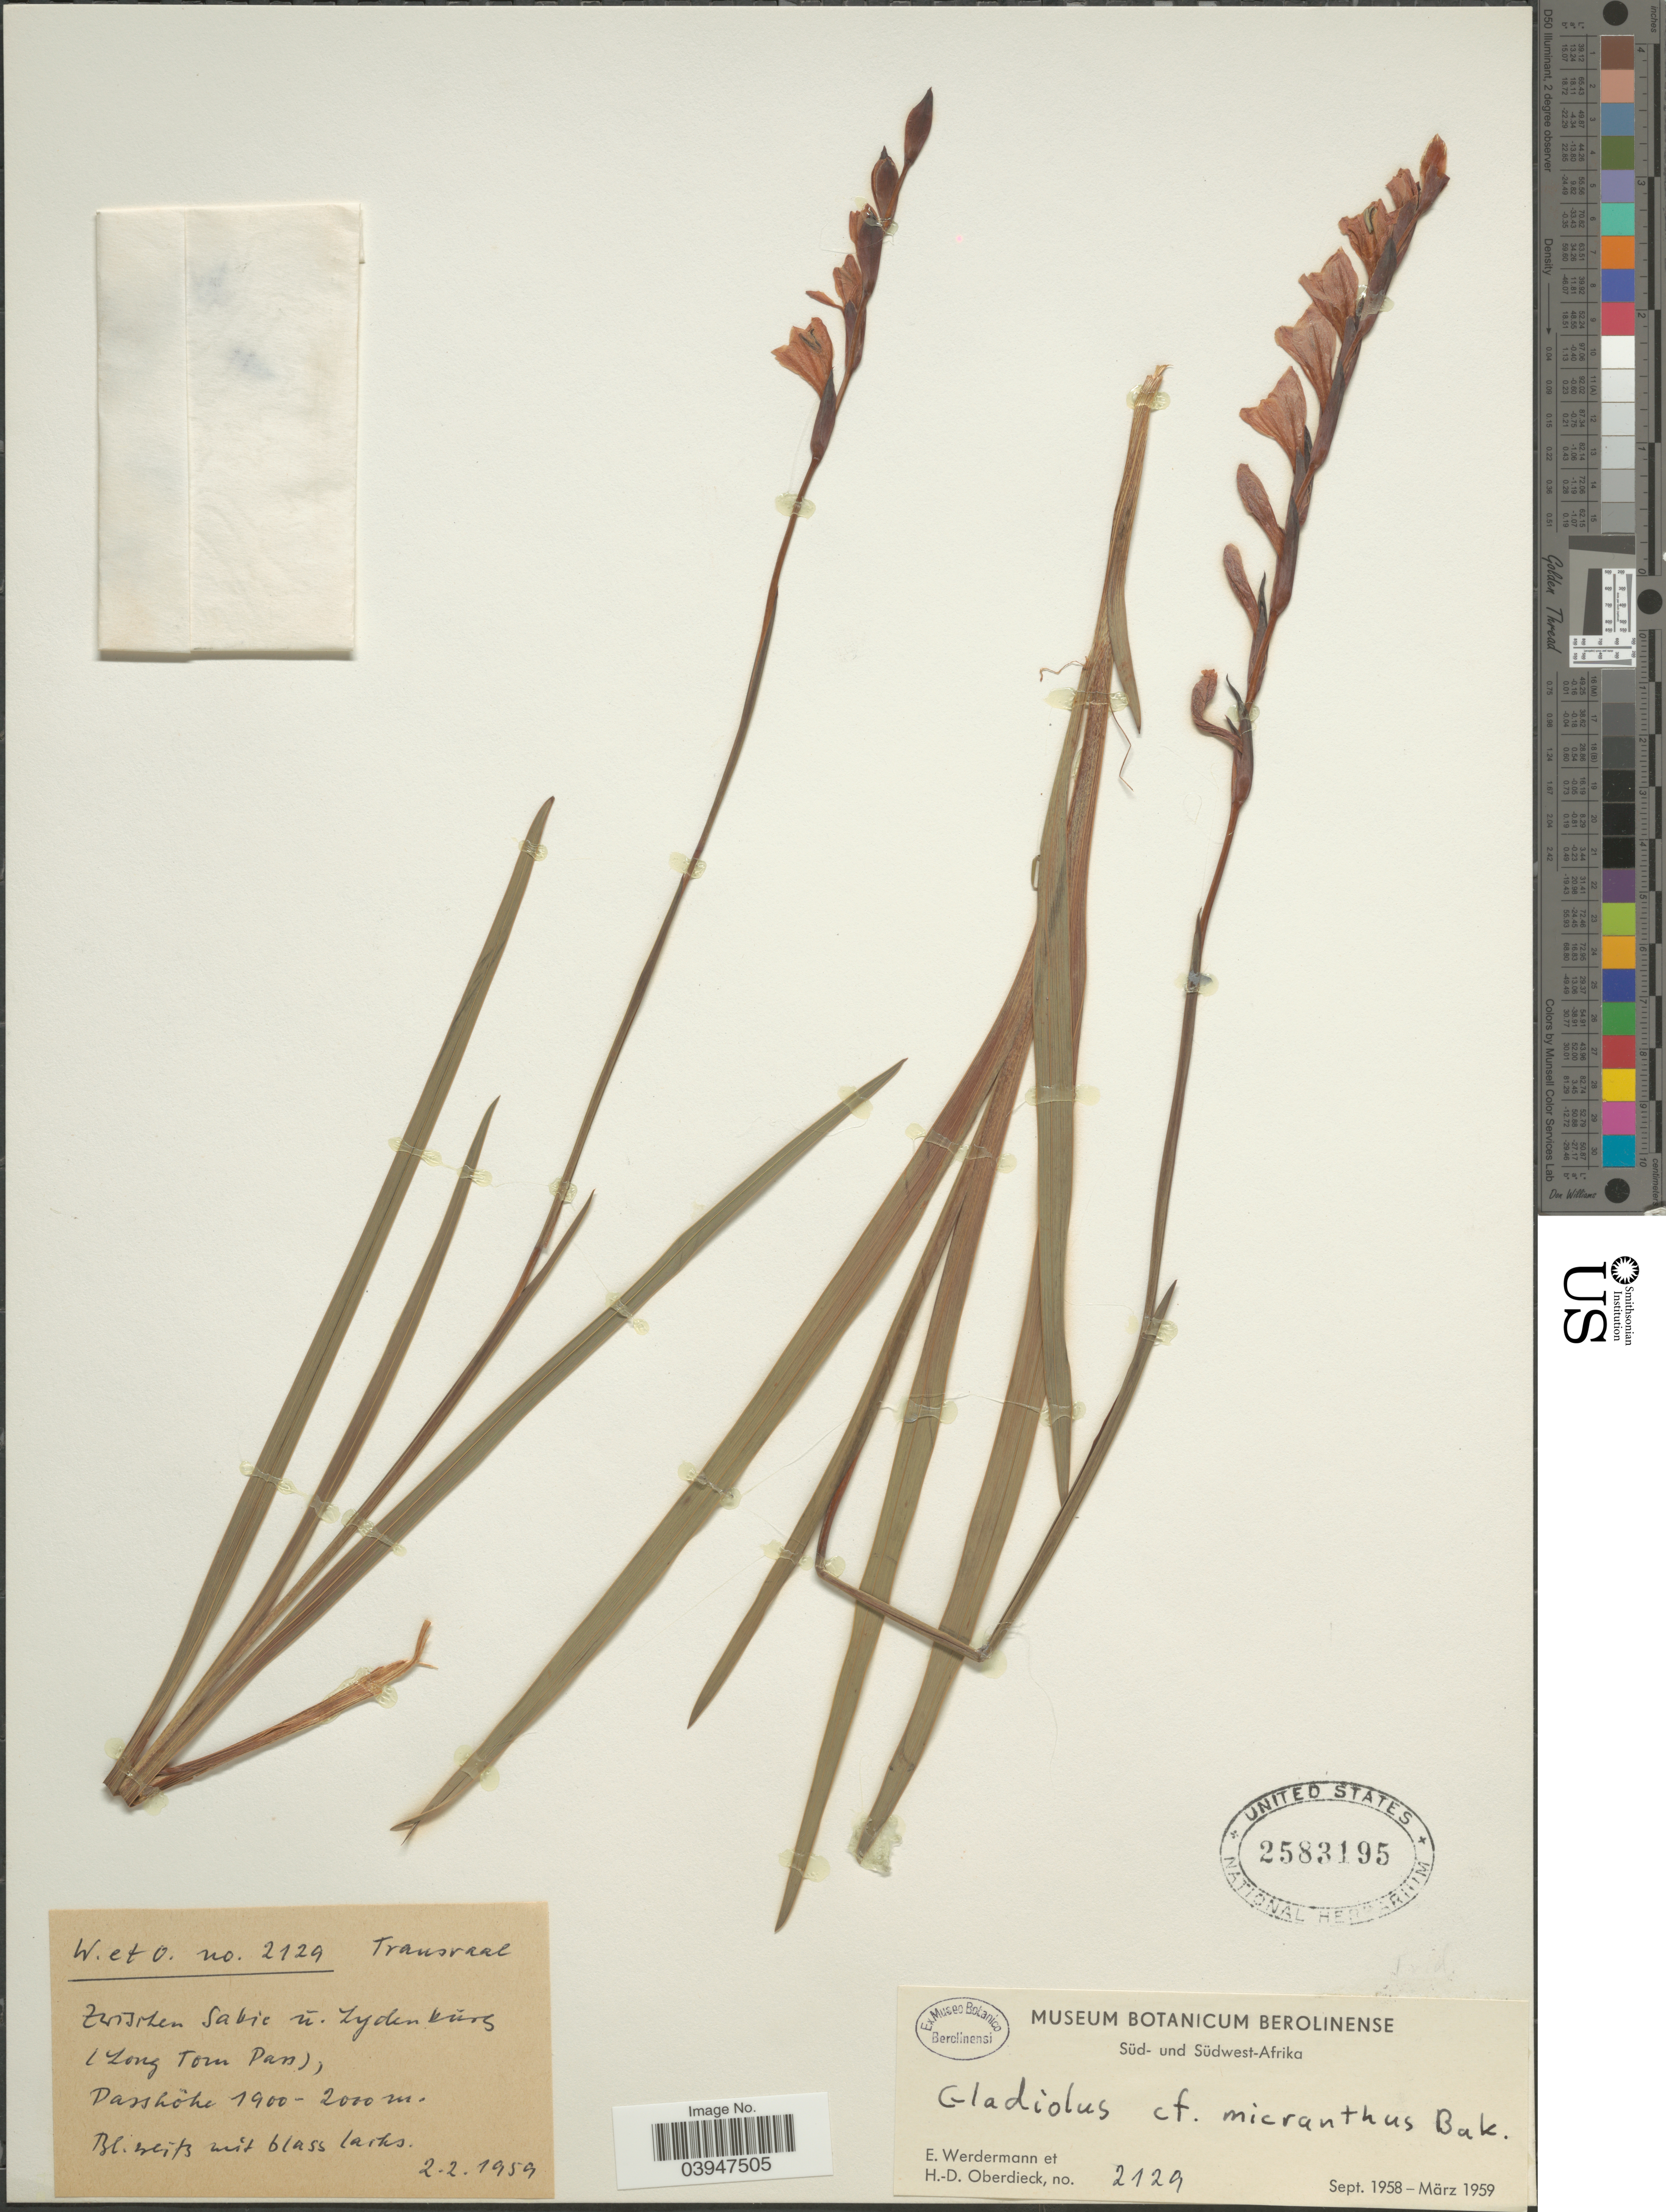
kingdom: Plantae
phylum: Tracheophyta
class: Liliopsida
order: Asparagales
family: Iridaceae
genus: Gladiolus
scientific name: Gladiolus micranthus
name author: Stapf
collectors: E. Werdermann & H. Oberdieck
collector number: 2129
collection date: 1959-02-02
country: South Africa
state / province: Mpumalanga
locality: Transvaal. Zwischen Sabie ú. Lydenbúrg (Long Tom Pass).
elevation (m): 1900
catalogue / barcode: US 2583195